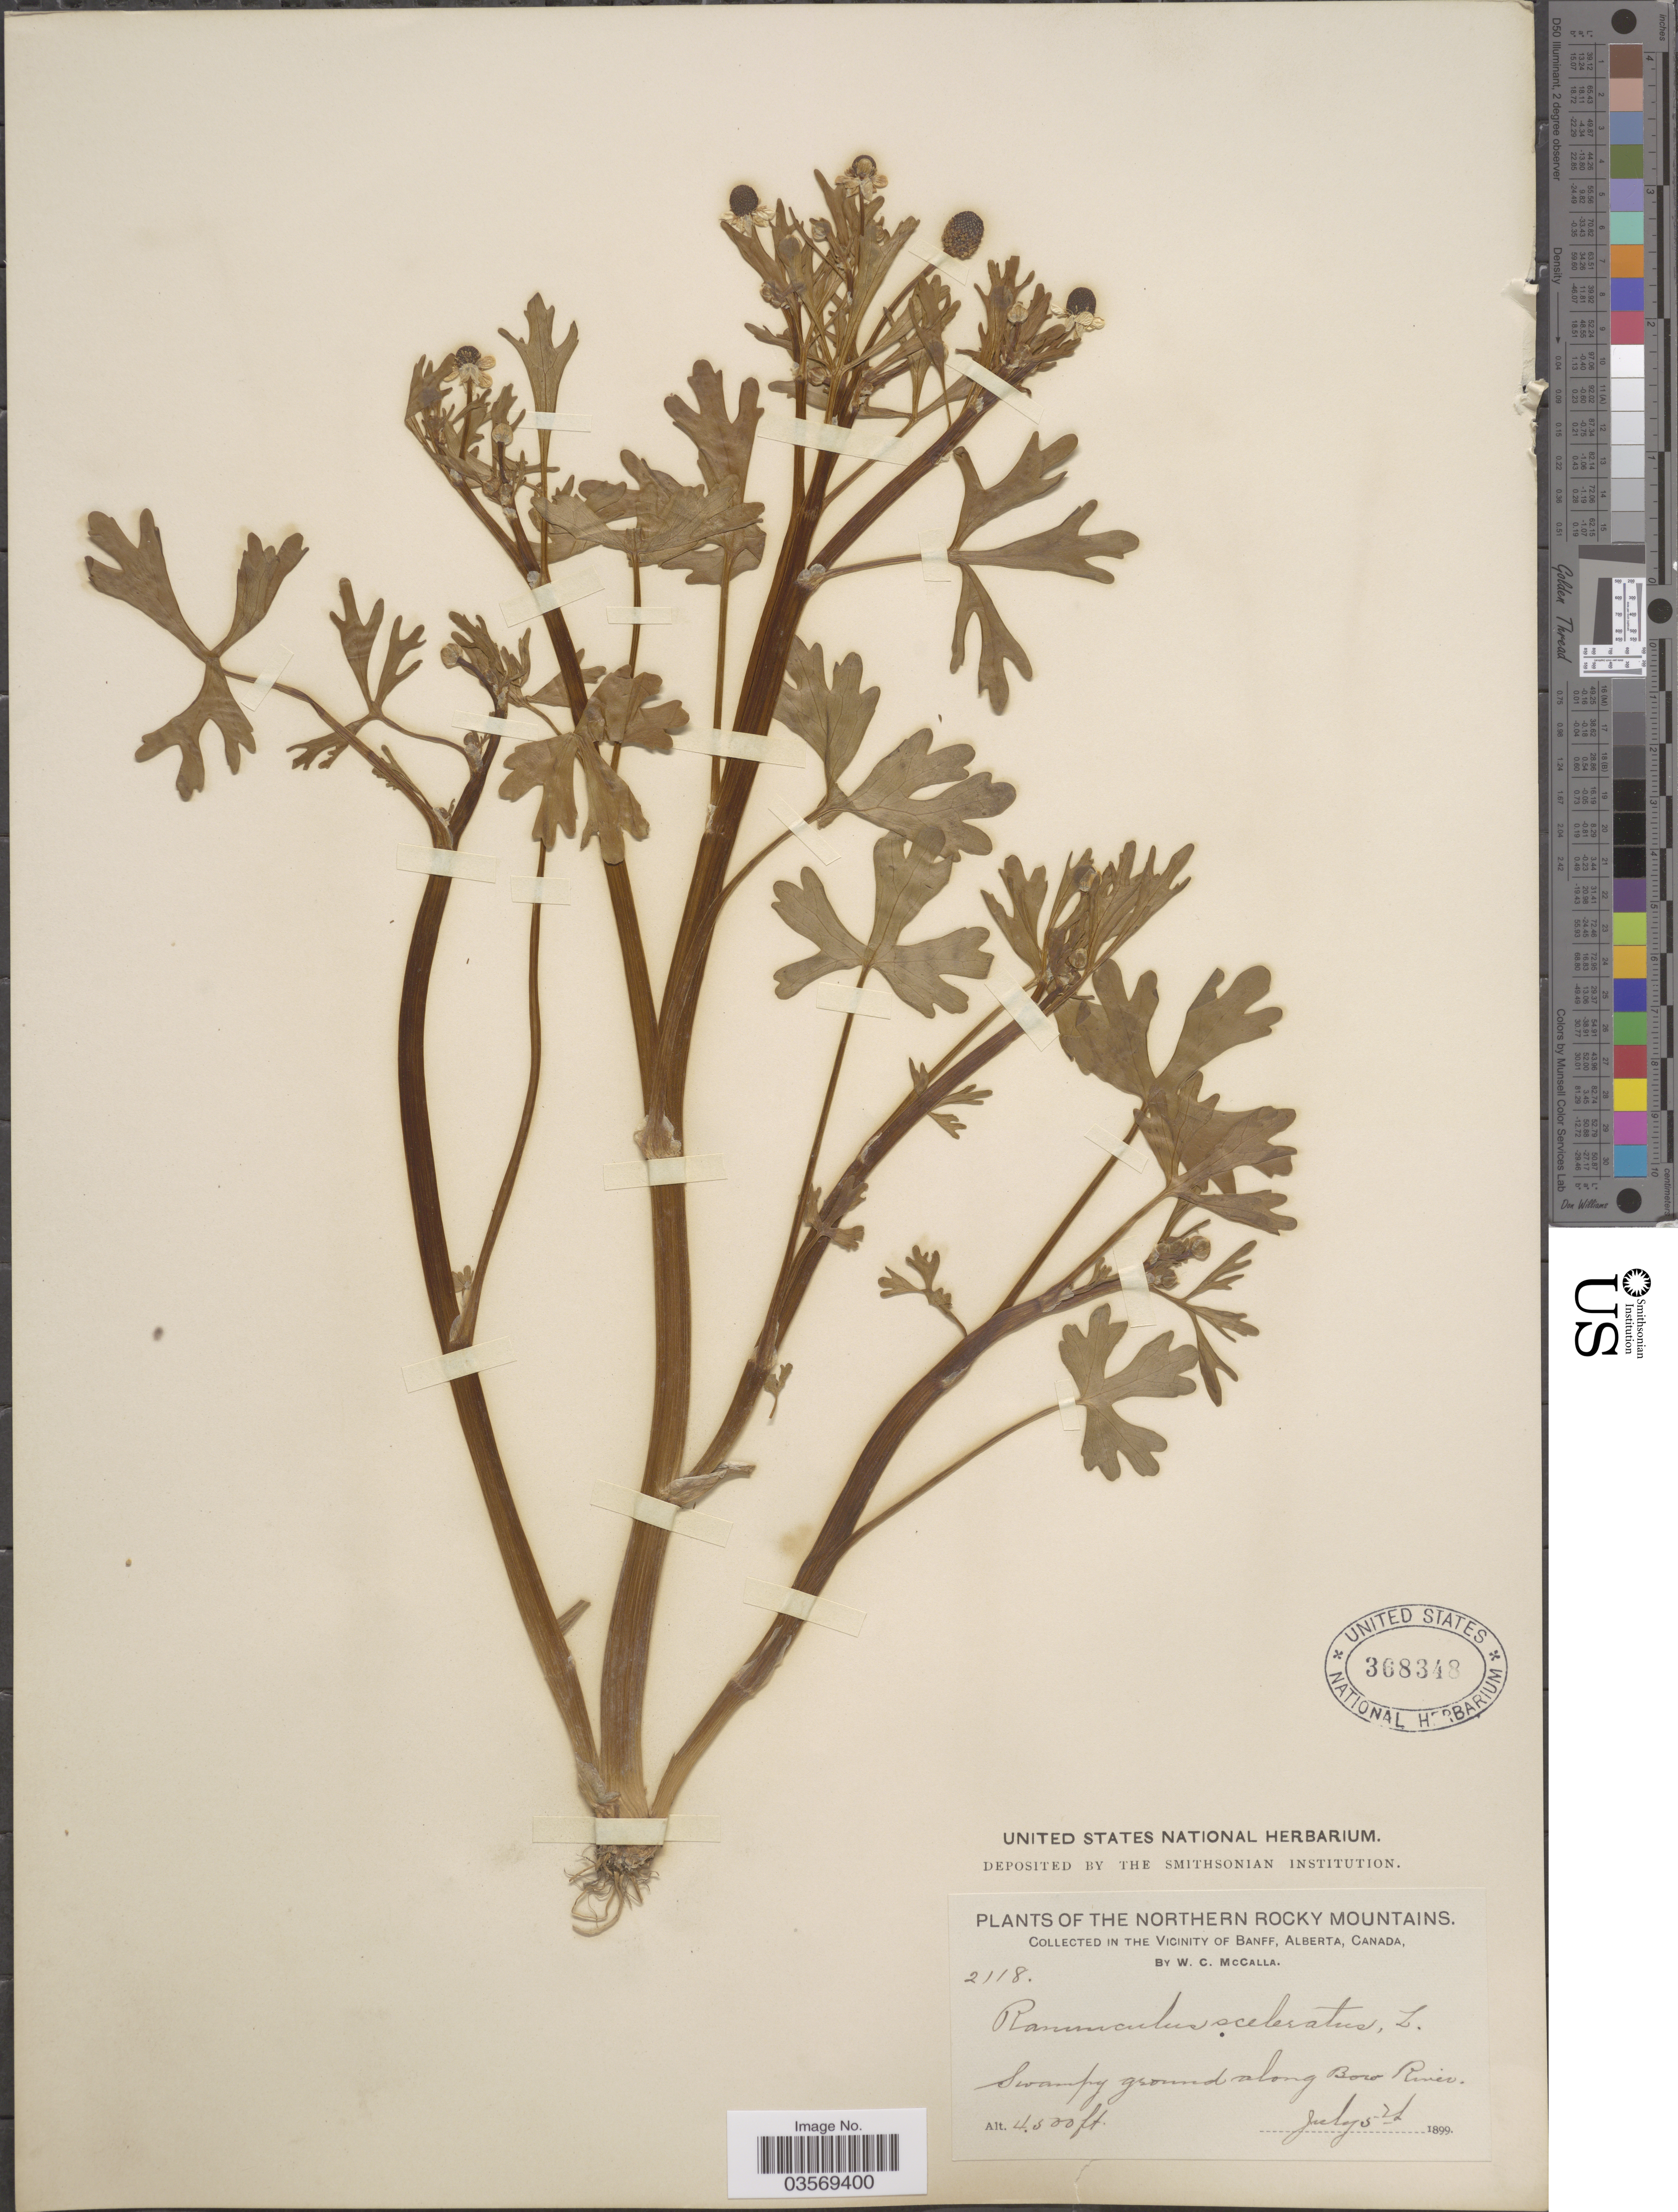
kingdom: Plantae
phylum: Tracheophyta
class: Magnoliopsida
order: Ranunculales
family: Ranunculaceae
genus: Ranunculus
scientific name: Ranunculus sceleratus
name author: L.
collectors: W. McCalla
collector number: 2118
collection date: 1899-07-05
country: Canada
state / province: Alberta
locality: Northern Rocky Mountains. The Vicinity of Banff. Along Bow River.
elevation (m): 1372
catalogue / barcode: US 368348